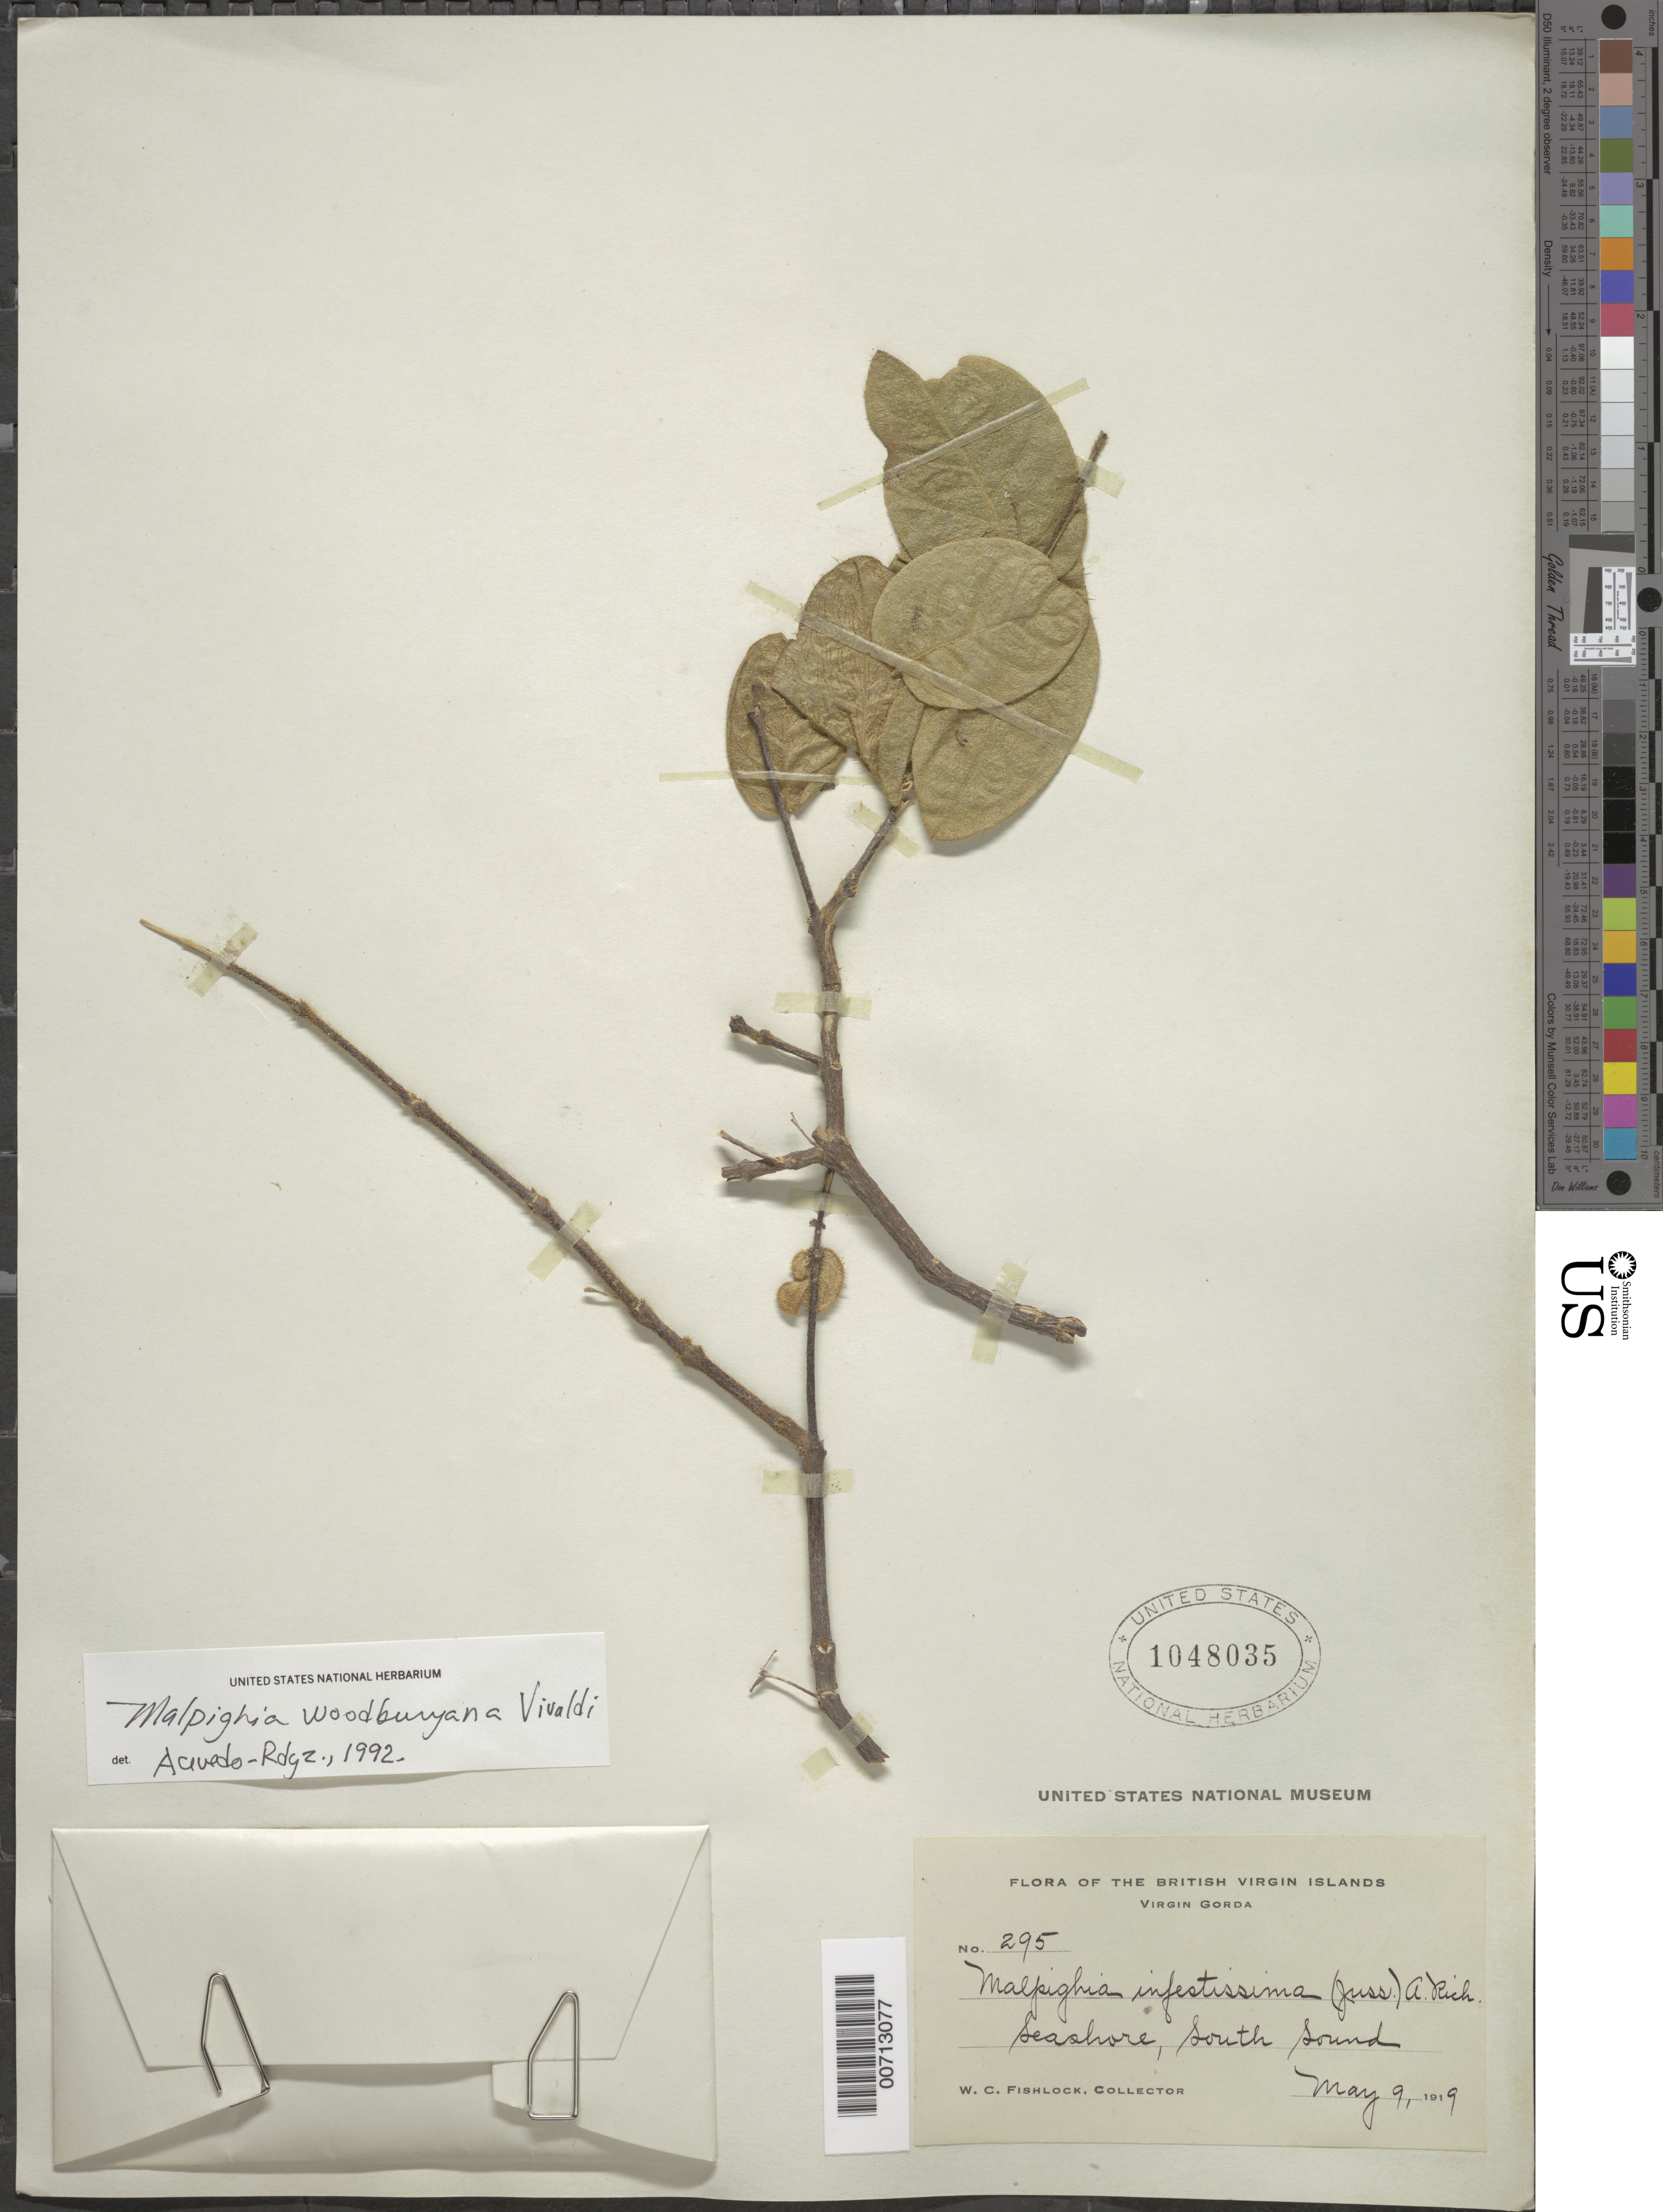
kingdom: Plantae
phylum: Tracheophyta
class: Magnoliopsida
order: Malpighiales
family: Malpighiaceae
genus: Malpighia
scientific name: Malpighia woodburyana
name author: Vivaldi ex Acev.-Rodr.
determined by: Acevedo-Rodríguez, P., (BOT), Smithsonian Institution - National Museum of Natural History (UNITED STATES)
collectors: W. Fishlock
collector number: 295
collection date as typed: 09 May 1919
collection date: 1919-05-09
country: British Virgin Islands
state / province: Virgin Gorda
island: Virgin Gorda Island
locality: South Sound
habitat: Seashore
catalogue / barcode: US 1048035